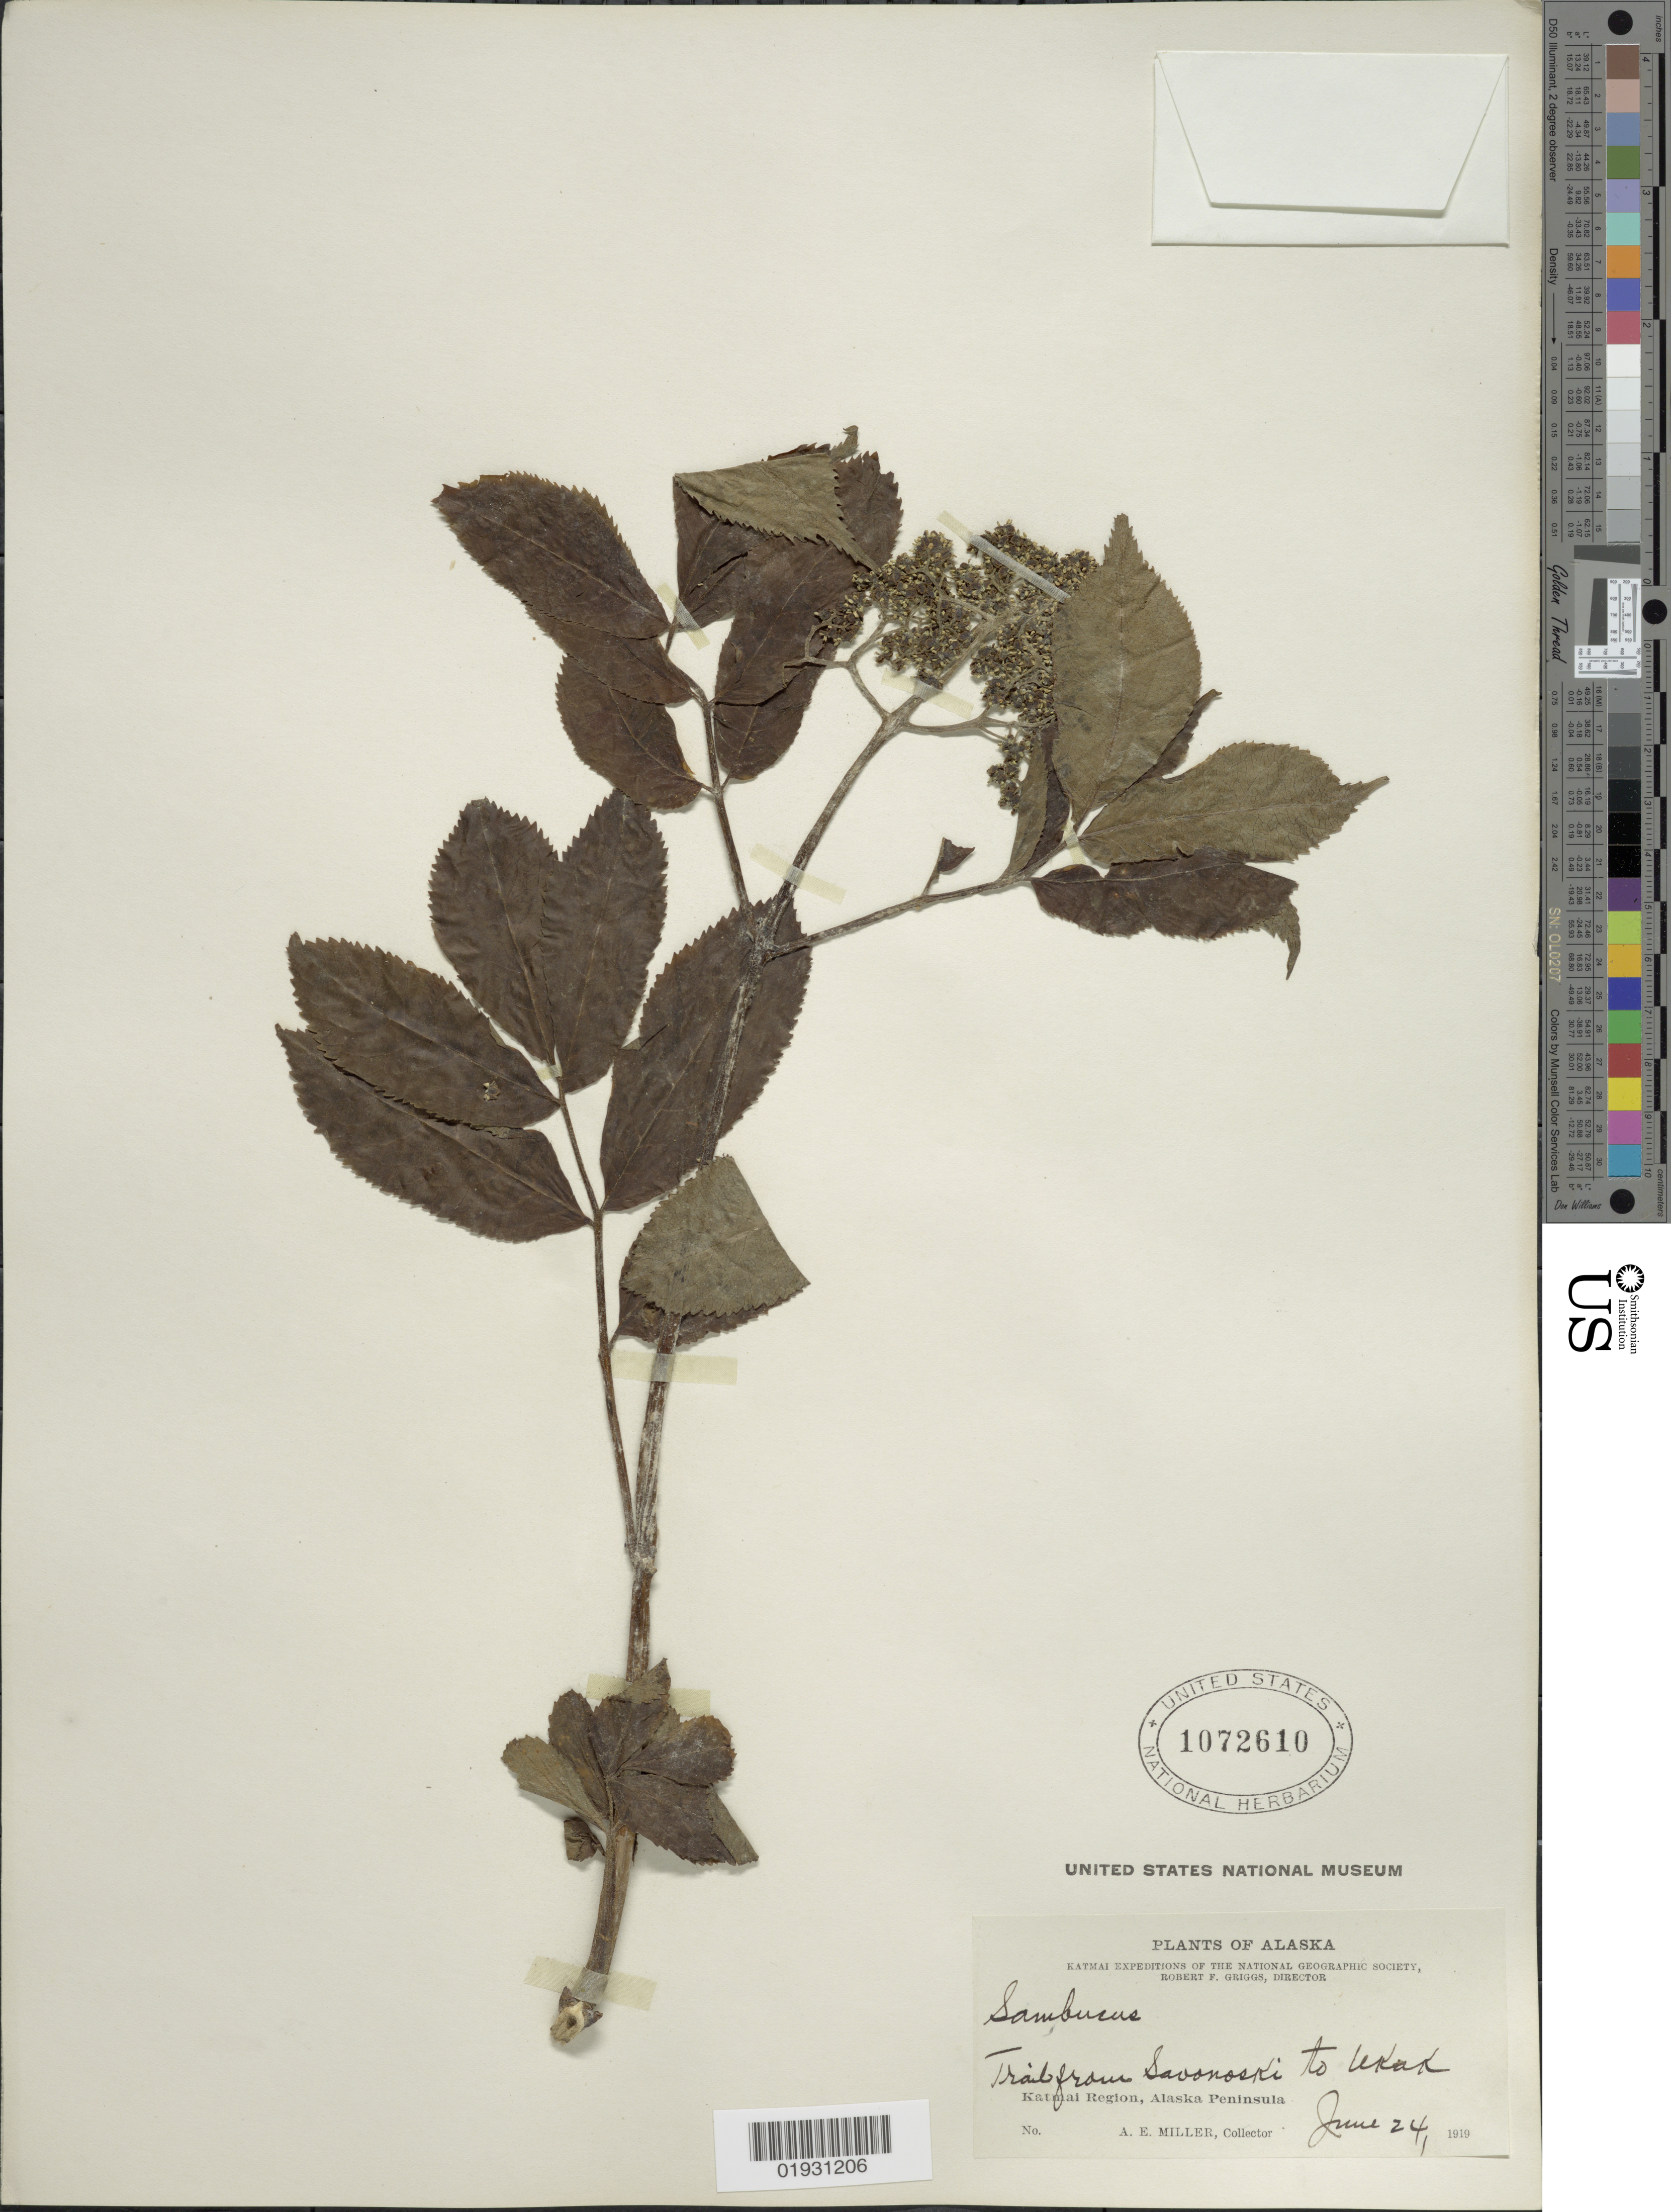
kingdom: Plantae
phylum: Tracheophyta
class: Magnoliopsida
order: Dipsacales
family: Viburnaceae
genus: Sambucus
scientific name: Sambucus pubens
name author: Michx.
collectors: A. E. Miller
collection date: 1919-06-24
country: United States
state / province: Alaska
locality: Trail from Savonoski to Ukak, Katmai Region, Alaska Peninsula.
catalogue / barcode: US 1072610